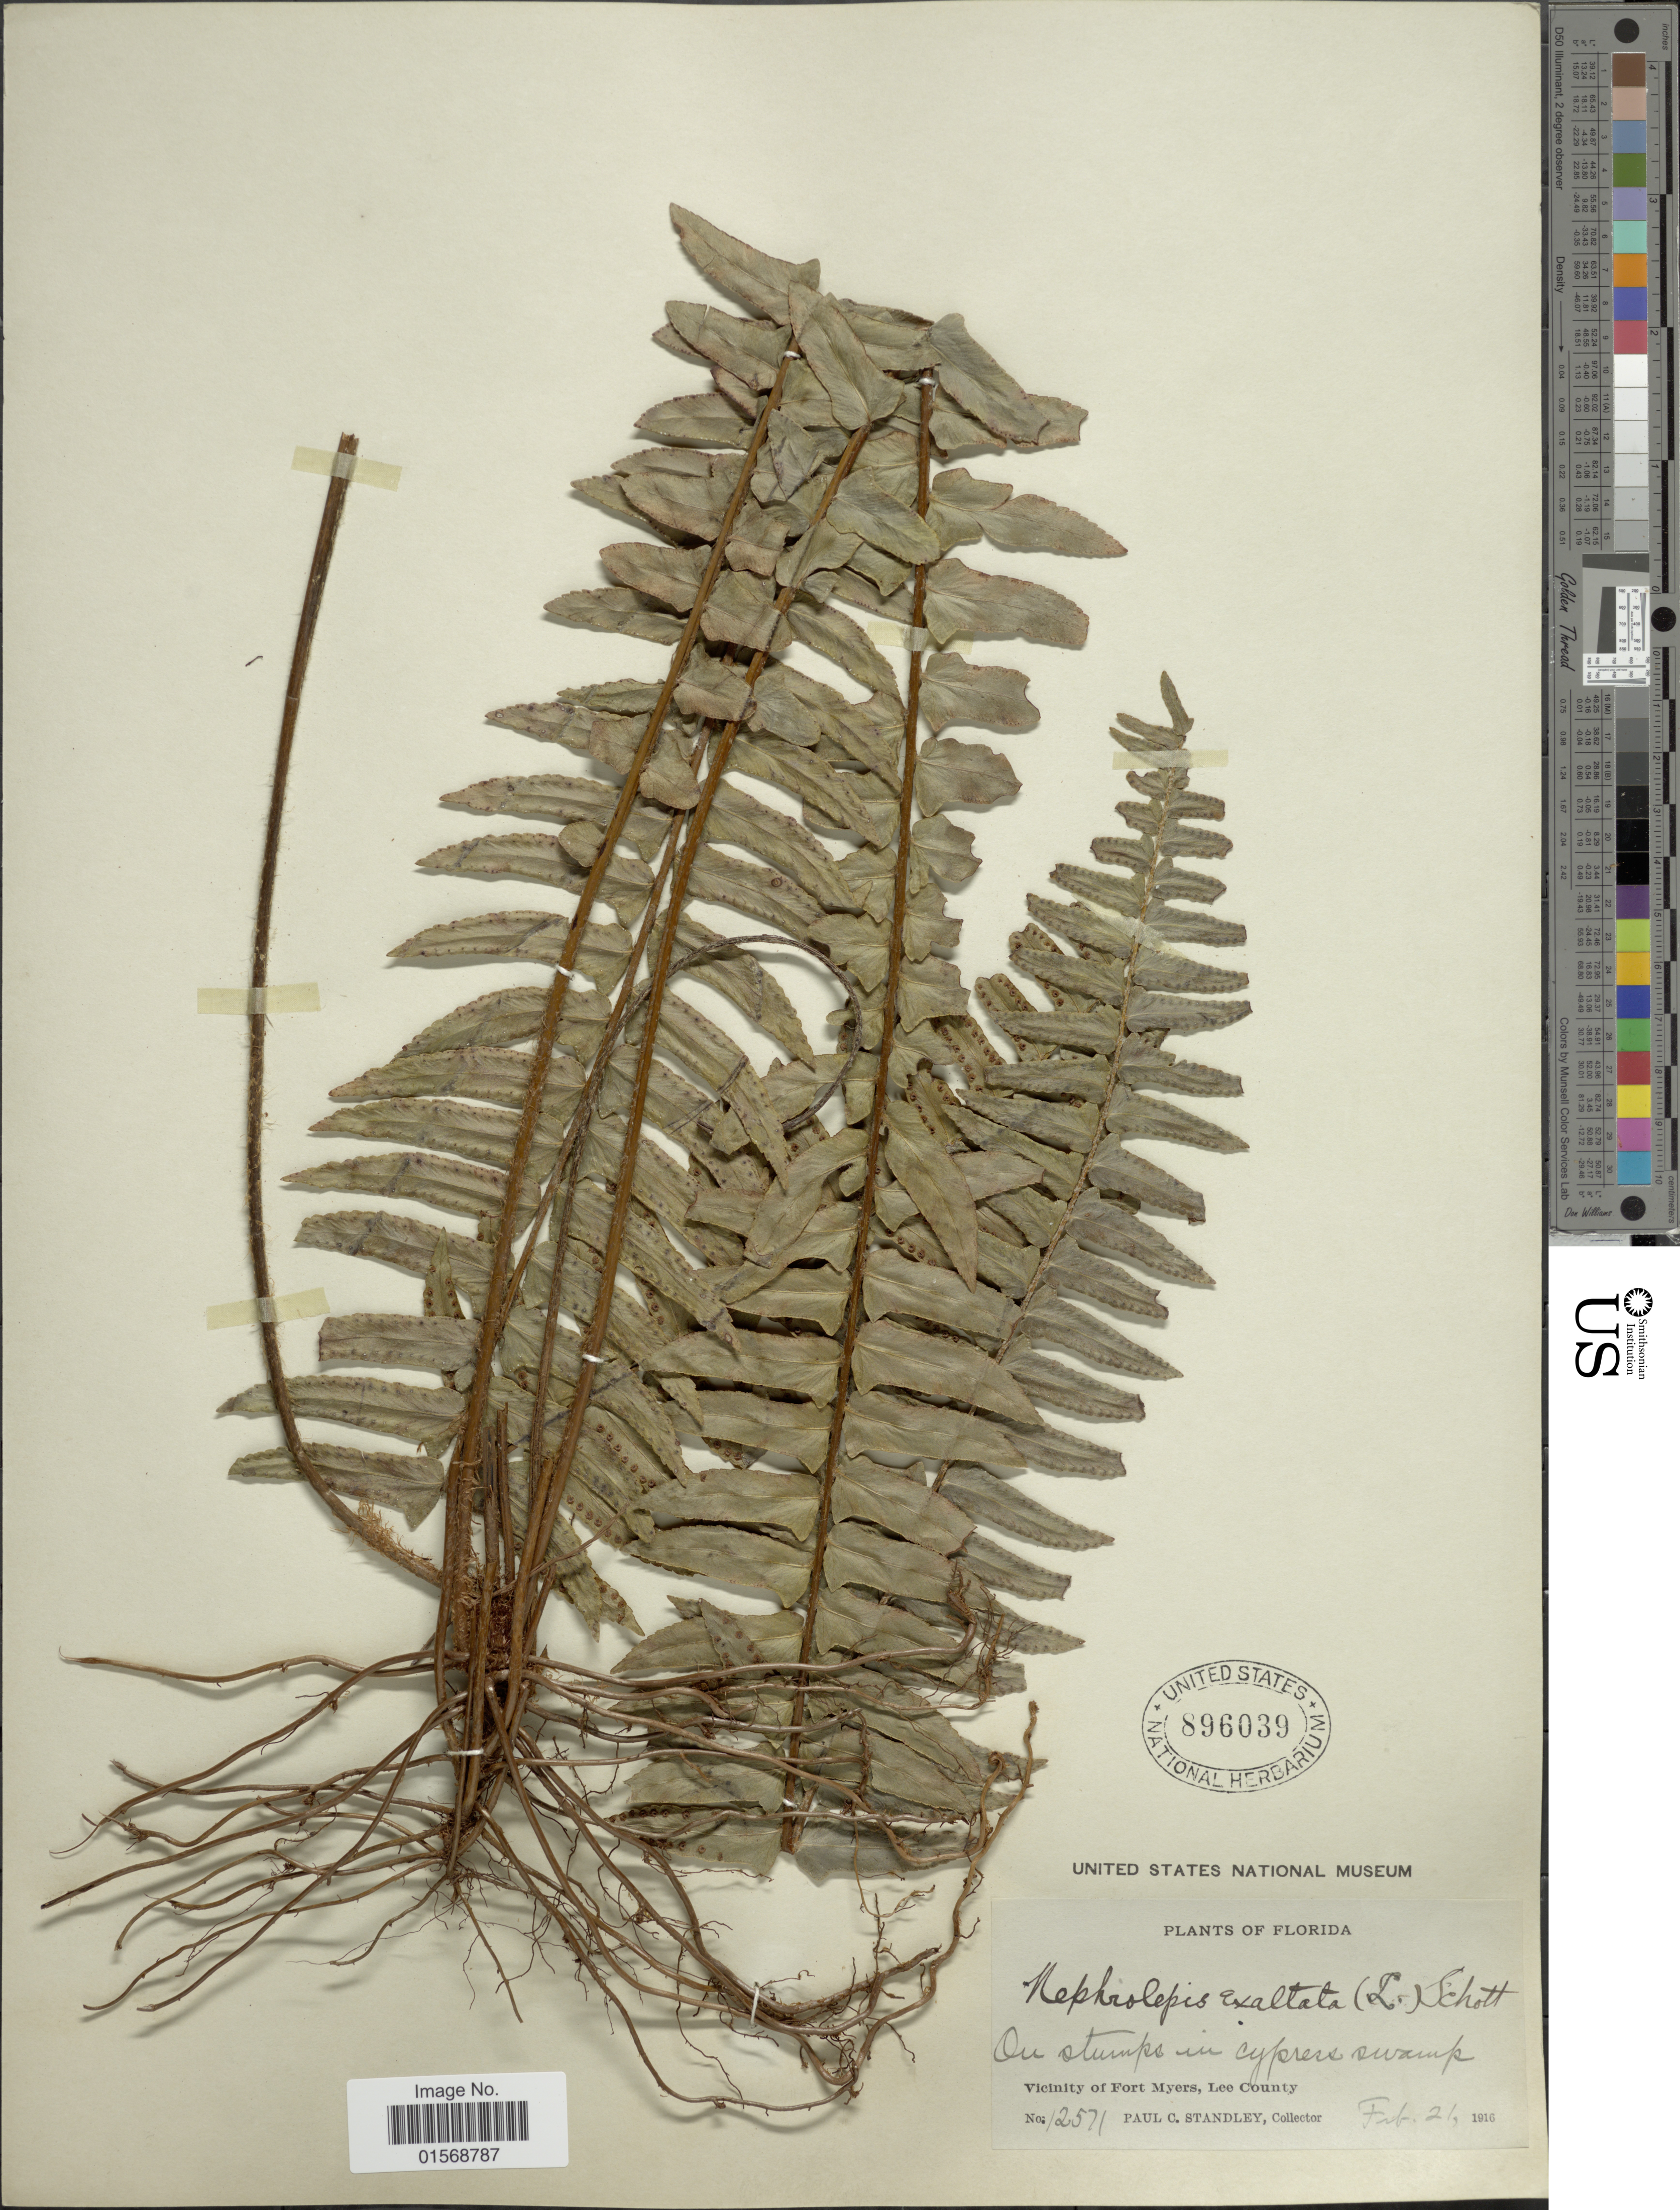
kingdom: Plantae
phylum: Tracheophyta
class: Polypodiopsida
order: Polypodiales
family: Nephrolepidaceae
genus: Nephrolepis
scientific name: Nephrolepis exaltata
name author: (L.) Schott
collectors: P. C. Standley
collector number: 12571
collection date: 1916-02-21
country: United States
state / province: Florida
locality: Florida, Vicinity of Fort Myers, Lee County.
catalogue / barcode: US 896039